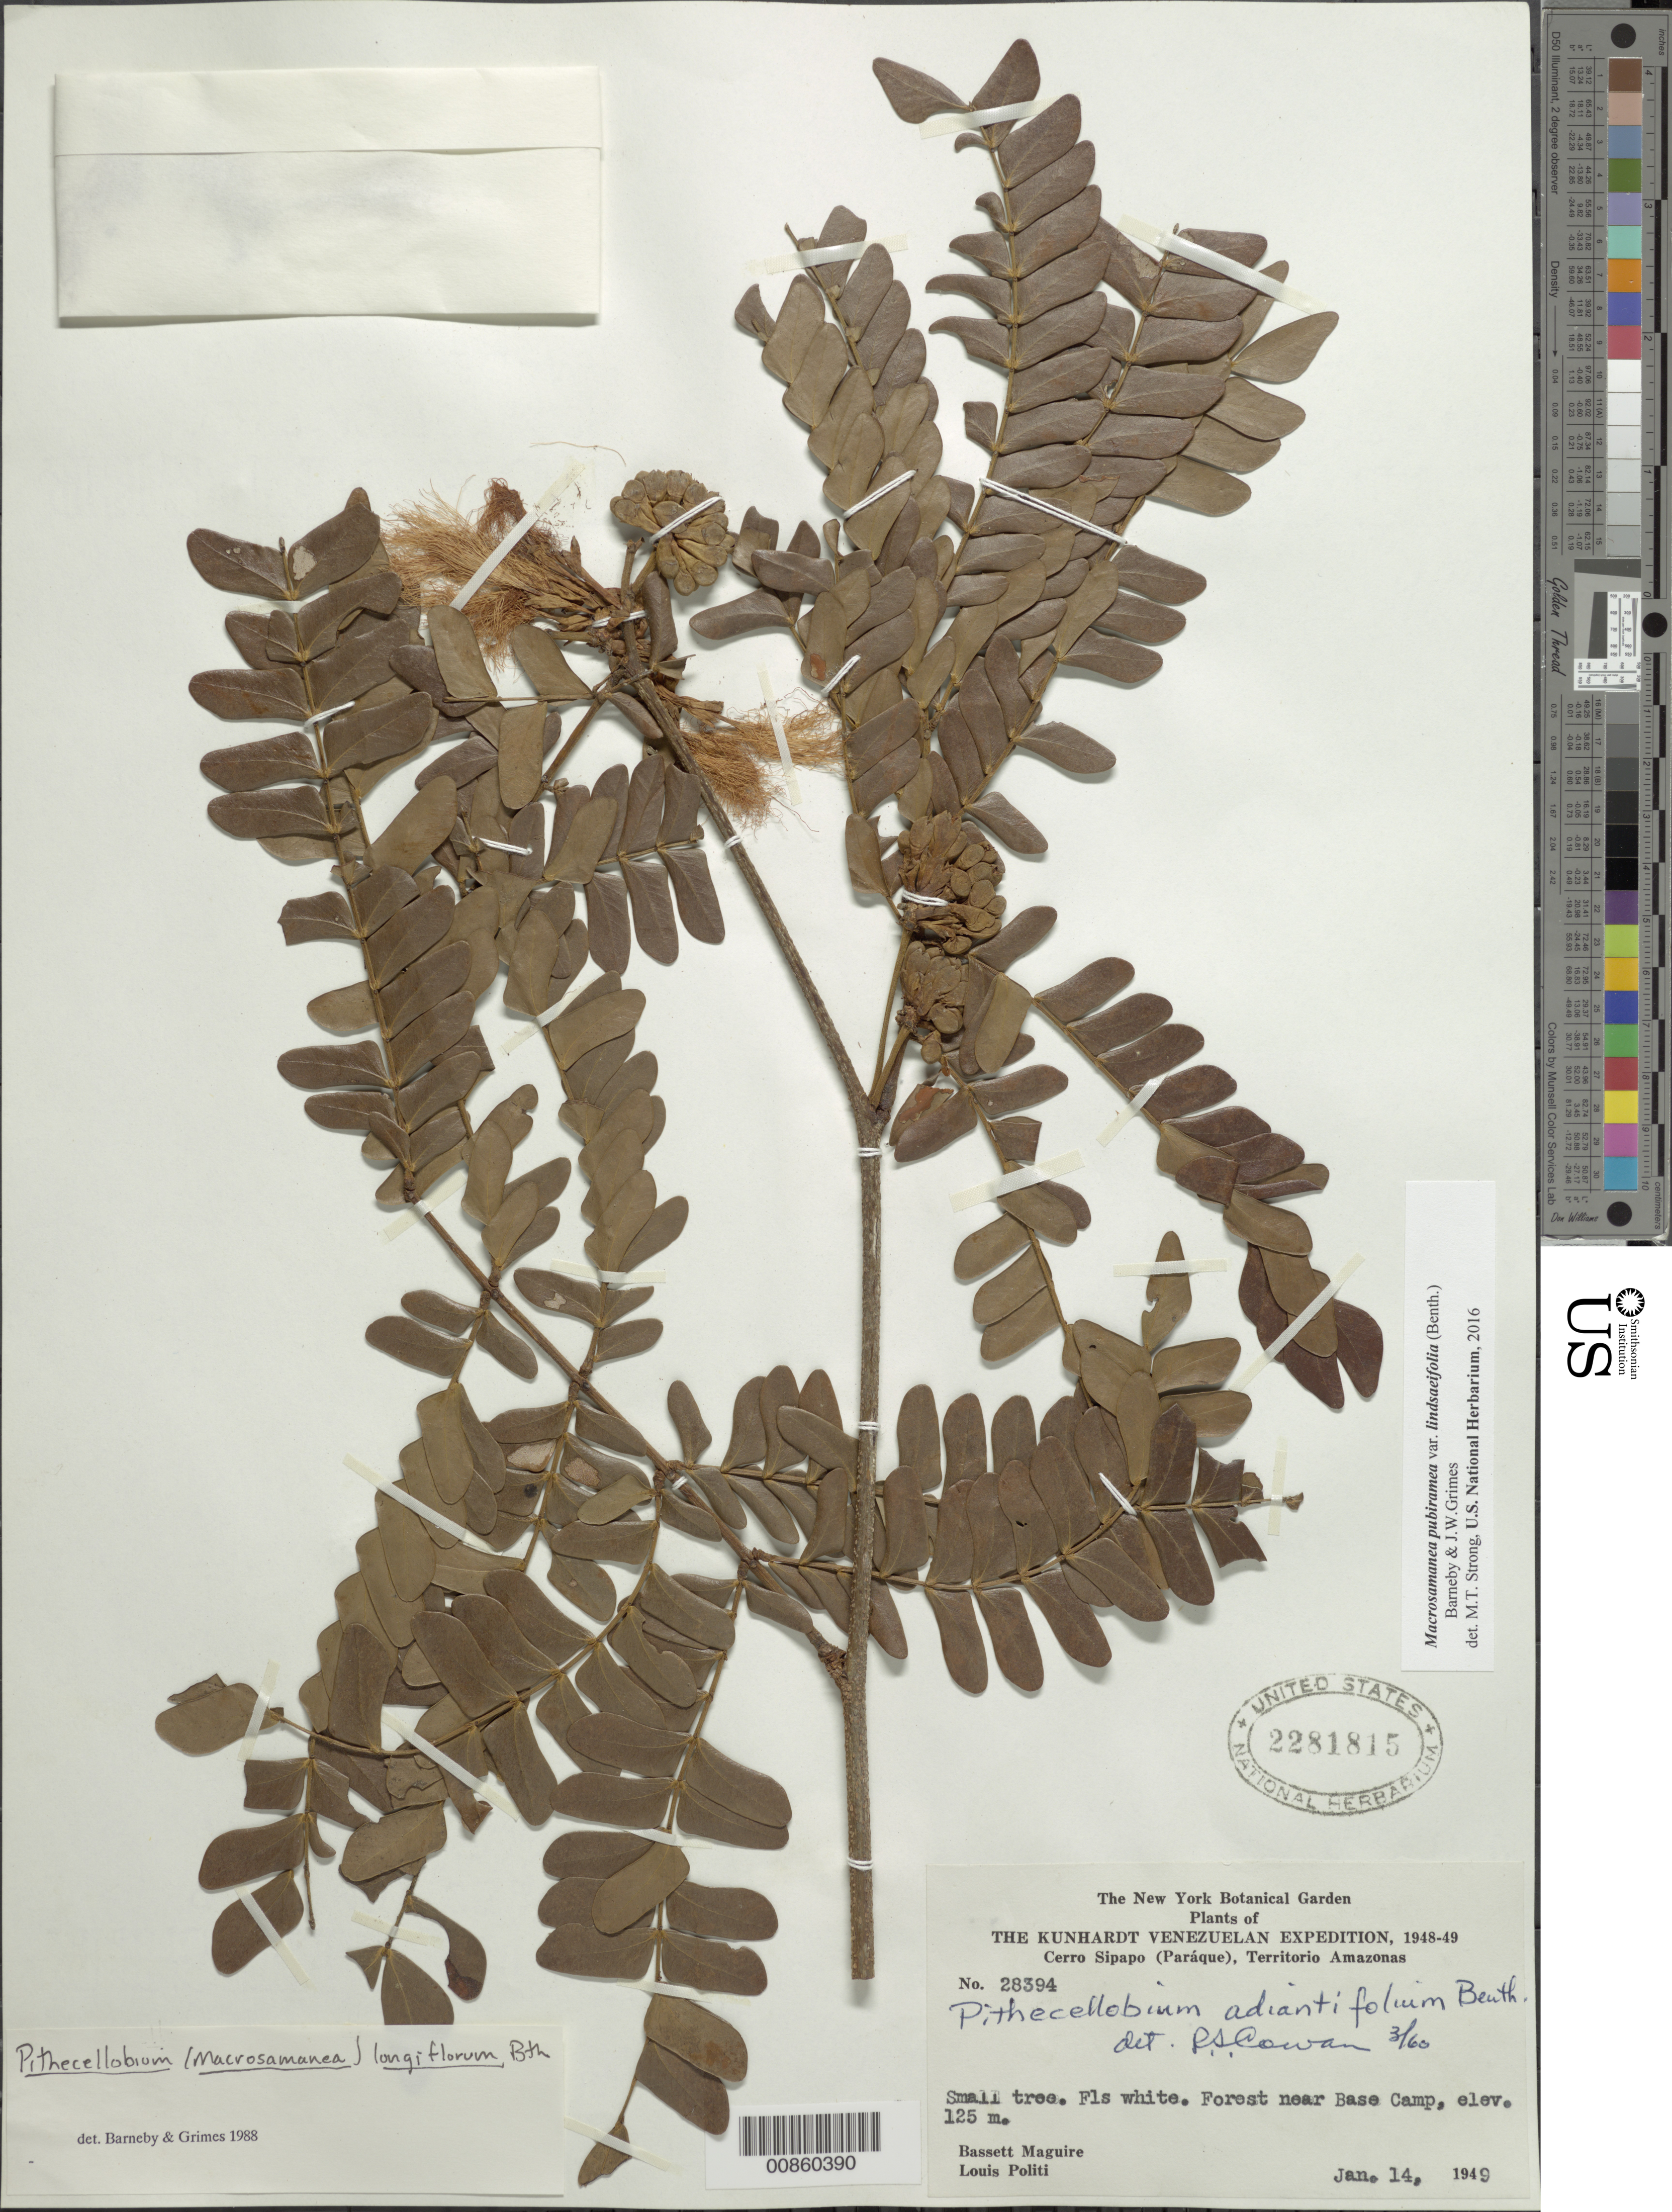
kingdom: Plantae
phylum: Tracheophyta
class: Magnoliopsida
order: Fabales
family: Fabaceae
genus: Macrosamanea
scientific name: Macrosamanea pubiramea var. lindsaeifolia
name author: (Spruce ex Benth.) Barneby & J.W. Grimes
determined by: Strong, M. T., (US), Smithsonian Institution - National Museum of Natural History (UNITED STATES)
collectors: B. Maguire & L. Politi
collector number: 28394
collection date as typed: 14-Jan-49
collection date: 1949-01-14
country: Venezuela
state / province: Amazonas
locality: Cerro Sipapo (Paráque), near Base Camp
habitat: Forest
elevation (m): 125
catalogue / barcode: US 2281815